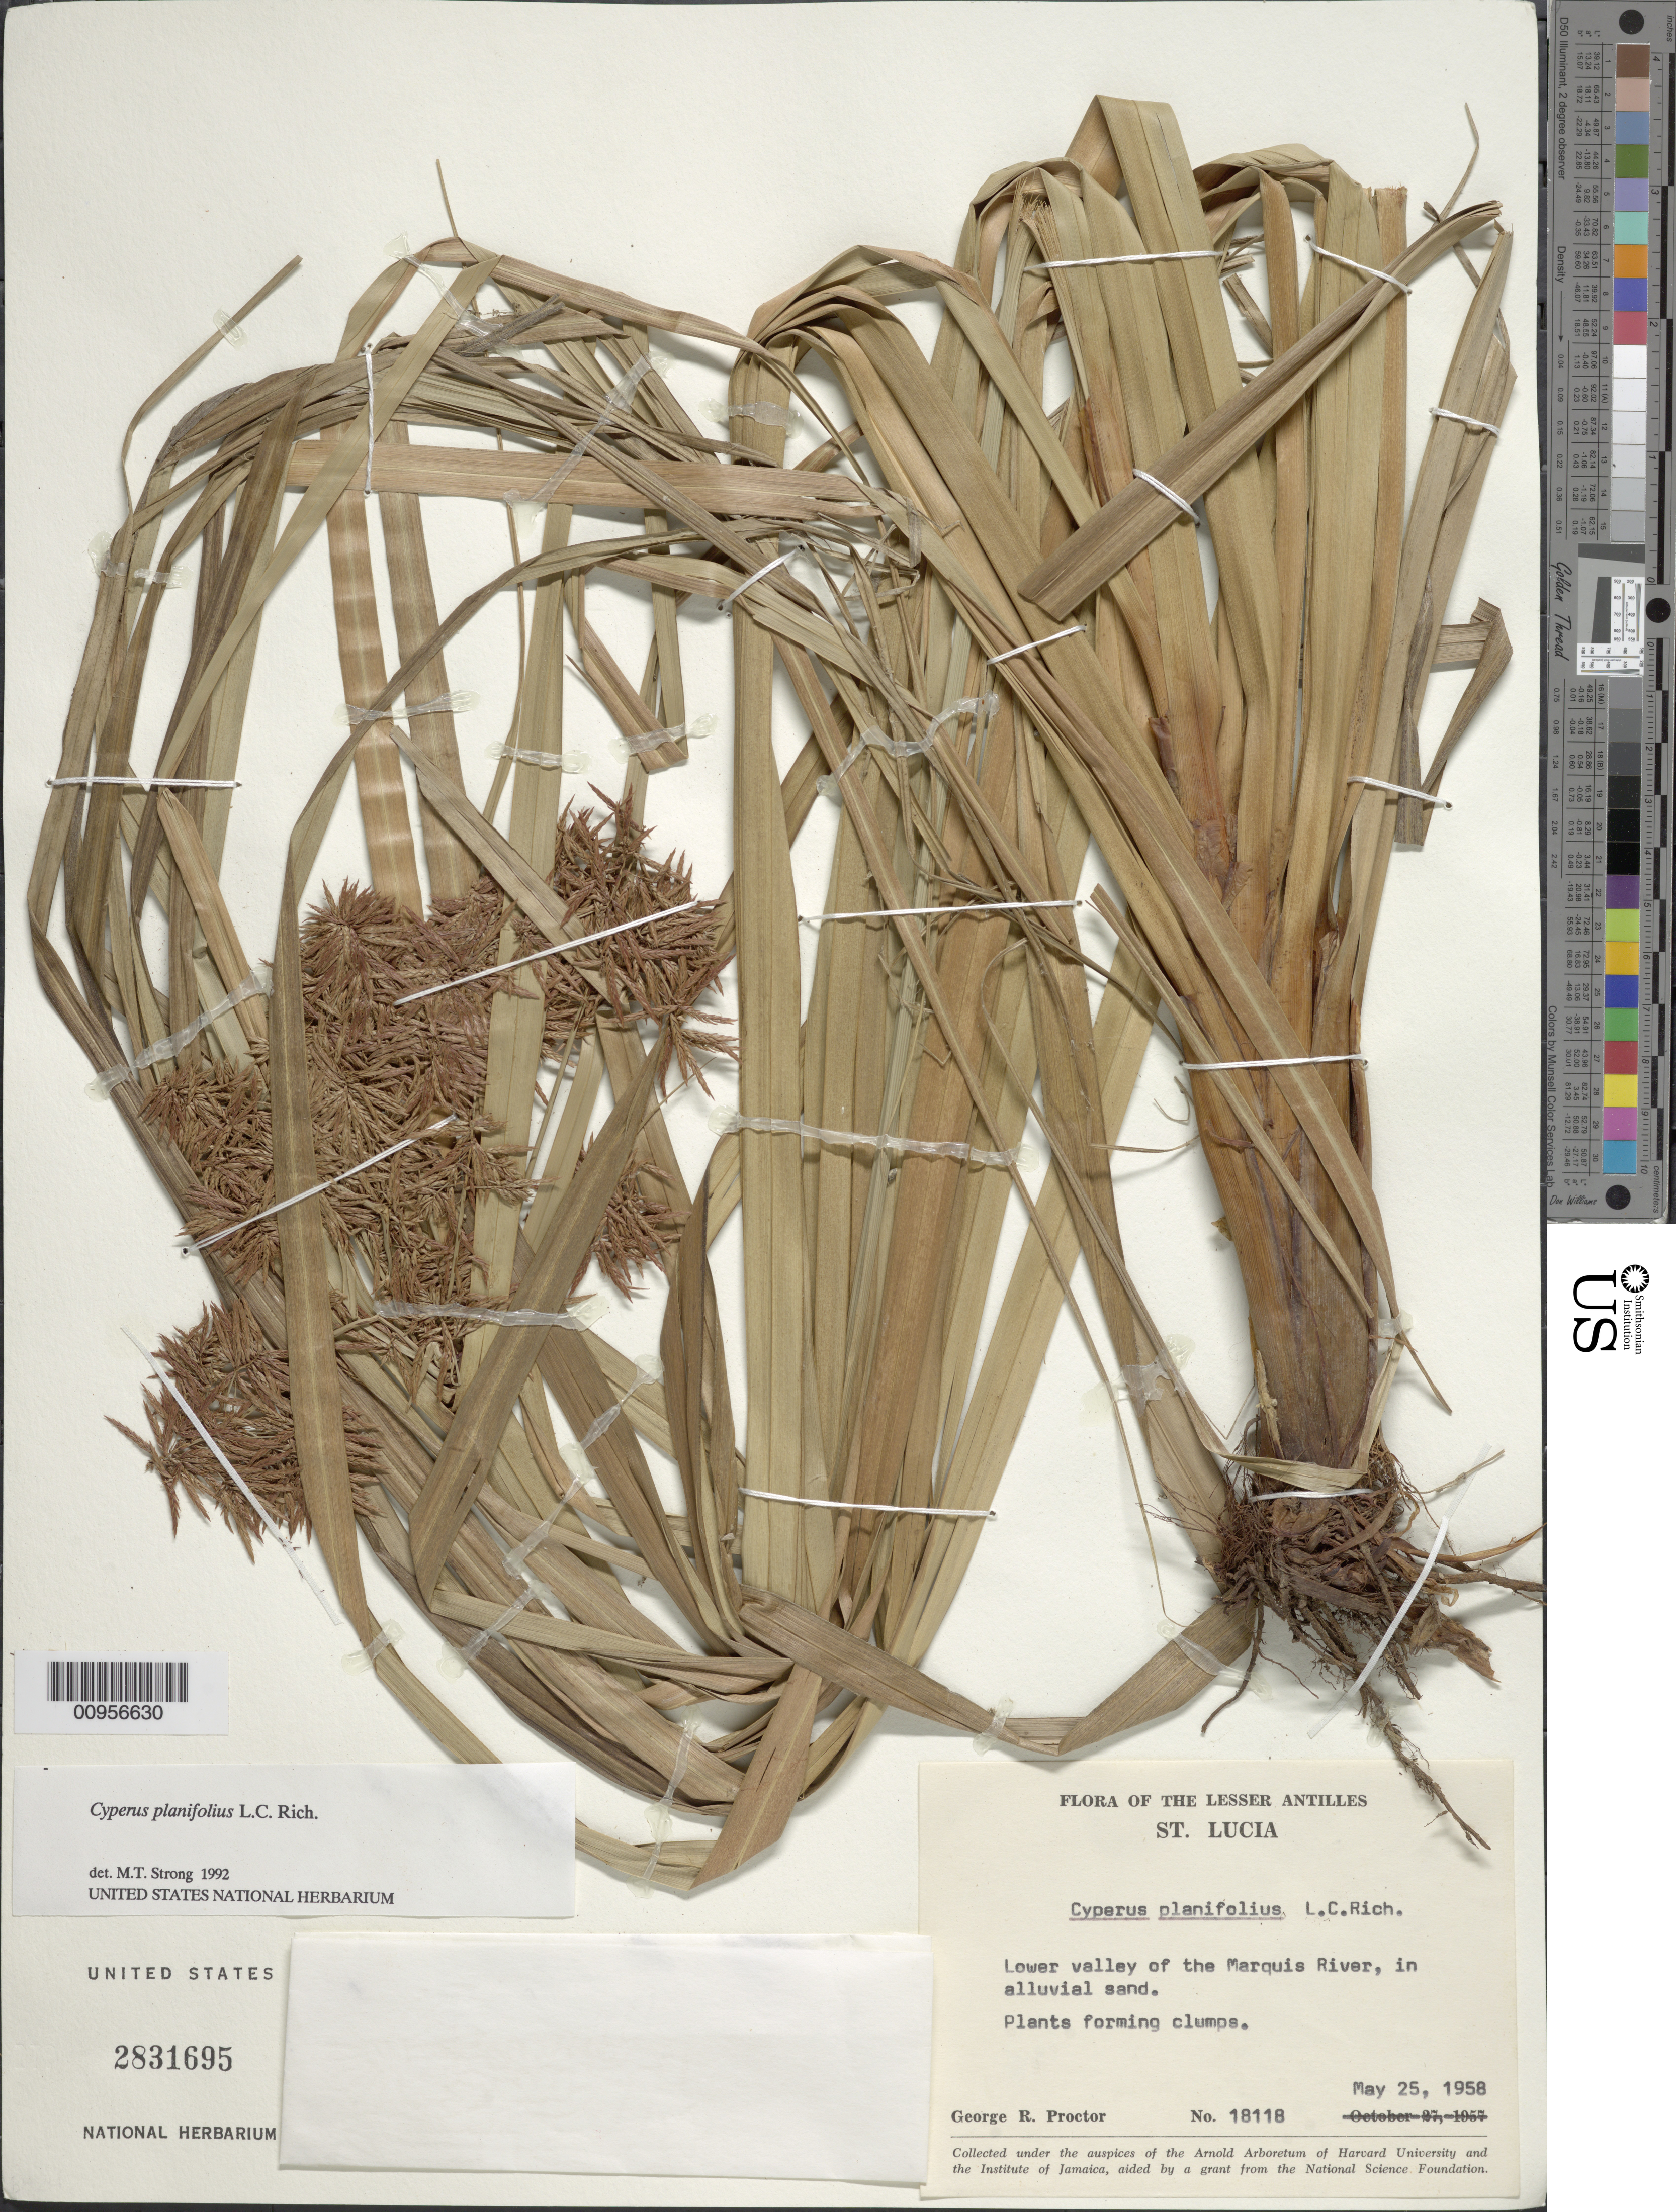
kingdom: Plantae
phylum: Tracheophyta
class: Liliopsida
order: Poales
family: Cyperaceae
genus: Cyperus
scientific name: Cyperus planifolius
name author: Rich.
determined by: Strong, M. T., (US), Smithsonian Institution - National Museum of Natural History (UNITED STATES)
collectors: G. R. Proctor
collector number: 18118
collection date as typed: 25 May 1958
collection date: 1958-05-25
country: St. Lucia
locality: Lower valley of the Marquis River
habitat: In alluvial sand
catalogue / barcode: US 2831695